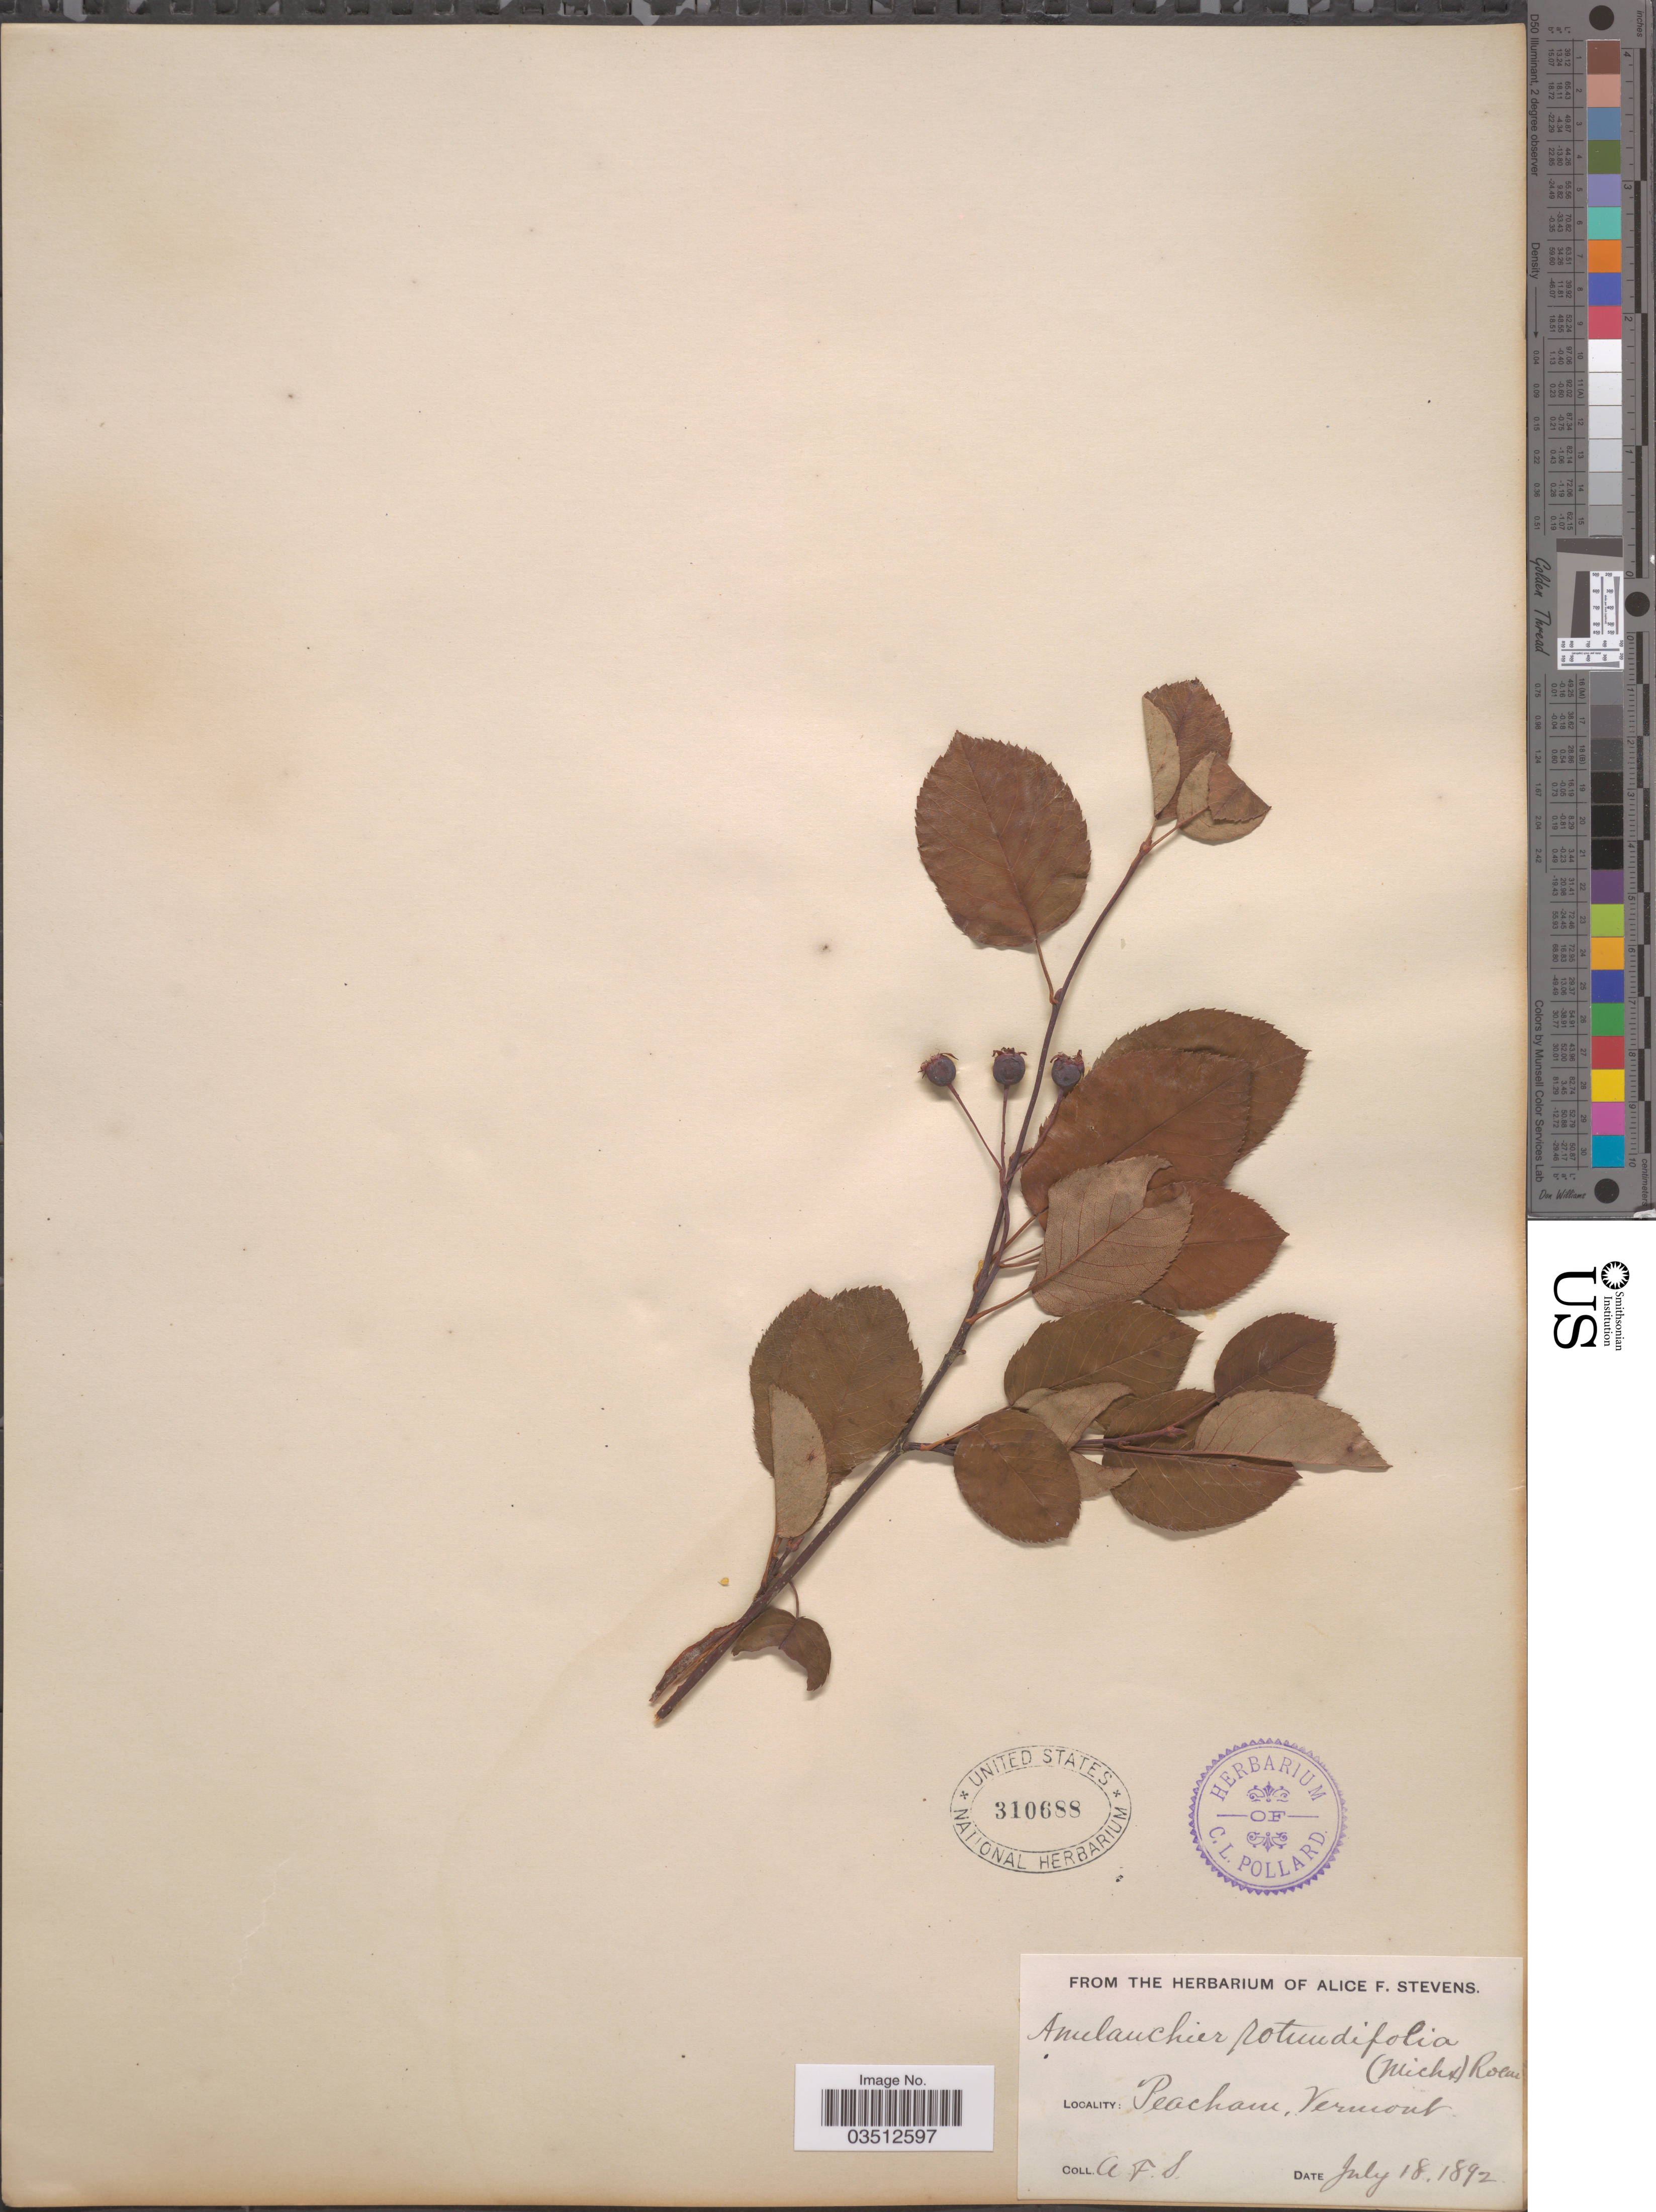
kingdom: Plantae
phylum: Tracheophyta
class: Magnoliopsida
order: Rosales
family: Rosaceae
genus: Amelanchier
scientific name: Amelanchier sanguinea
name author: (Pursh) DC.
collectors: A. Stevens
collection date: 1892-07-18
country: United States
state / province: Vermont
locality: Peacham.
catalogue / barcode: US 310688